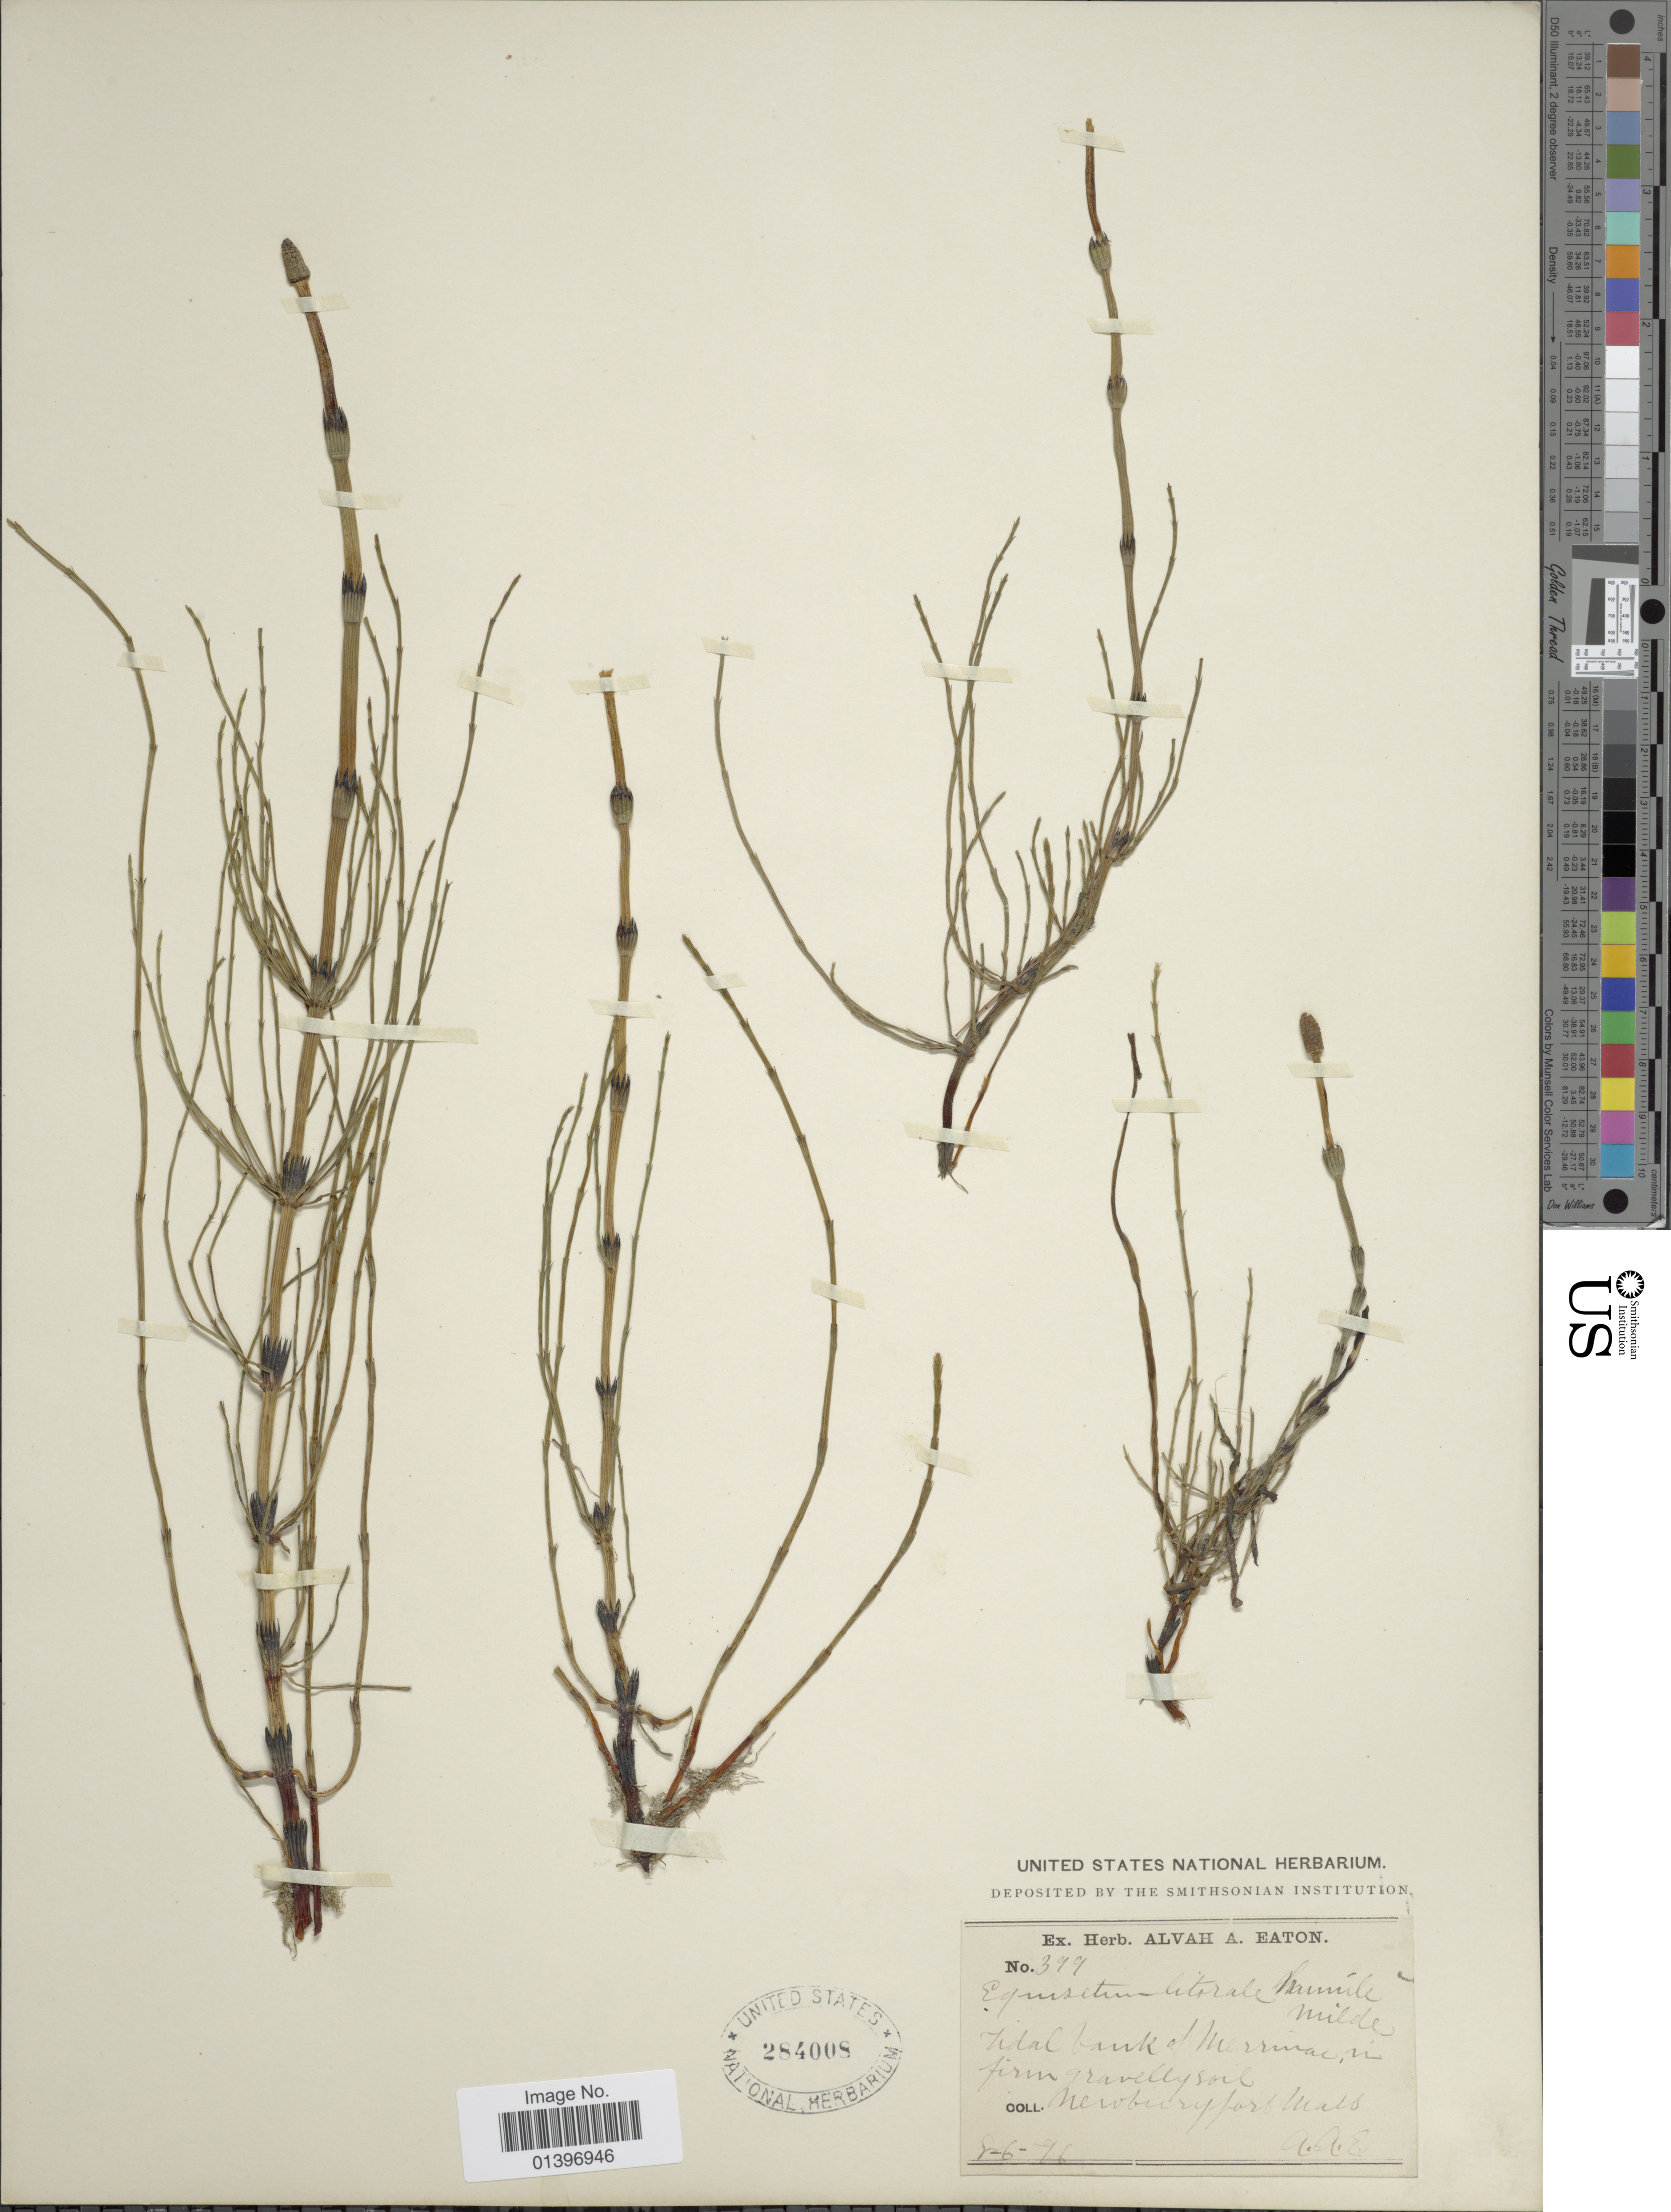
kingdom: Plantae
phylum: Tracheophyta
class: Polypodiopsida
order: Equisetales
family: Equisetaceae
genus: Equisetum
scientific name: Equisetum x litorale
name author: Kuhlw.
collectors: ex herb. Alvah A. Eaton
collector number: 399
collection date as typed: Transcribed d/m/y: 8/6/96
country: United States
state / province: Massachusetts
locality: Tidal bank of Merrinac, in firm gravelly soil, Newbury fort Mass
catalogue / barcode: US 284008